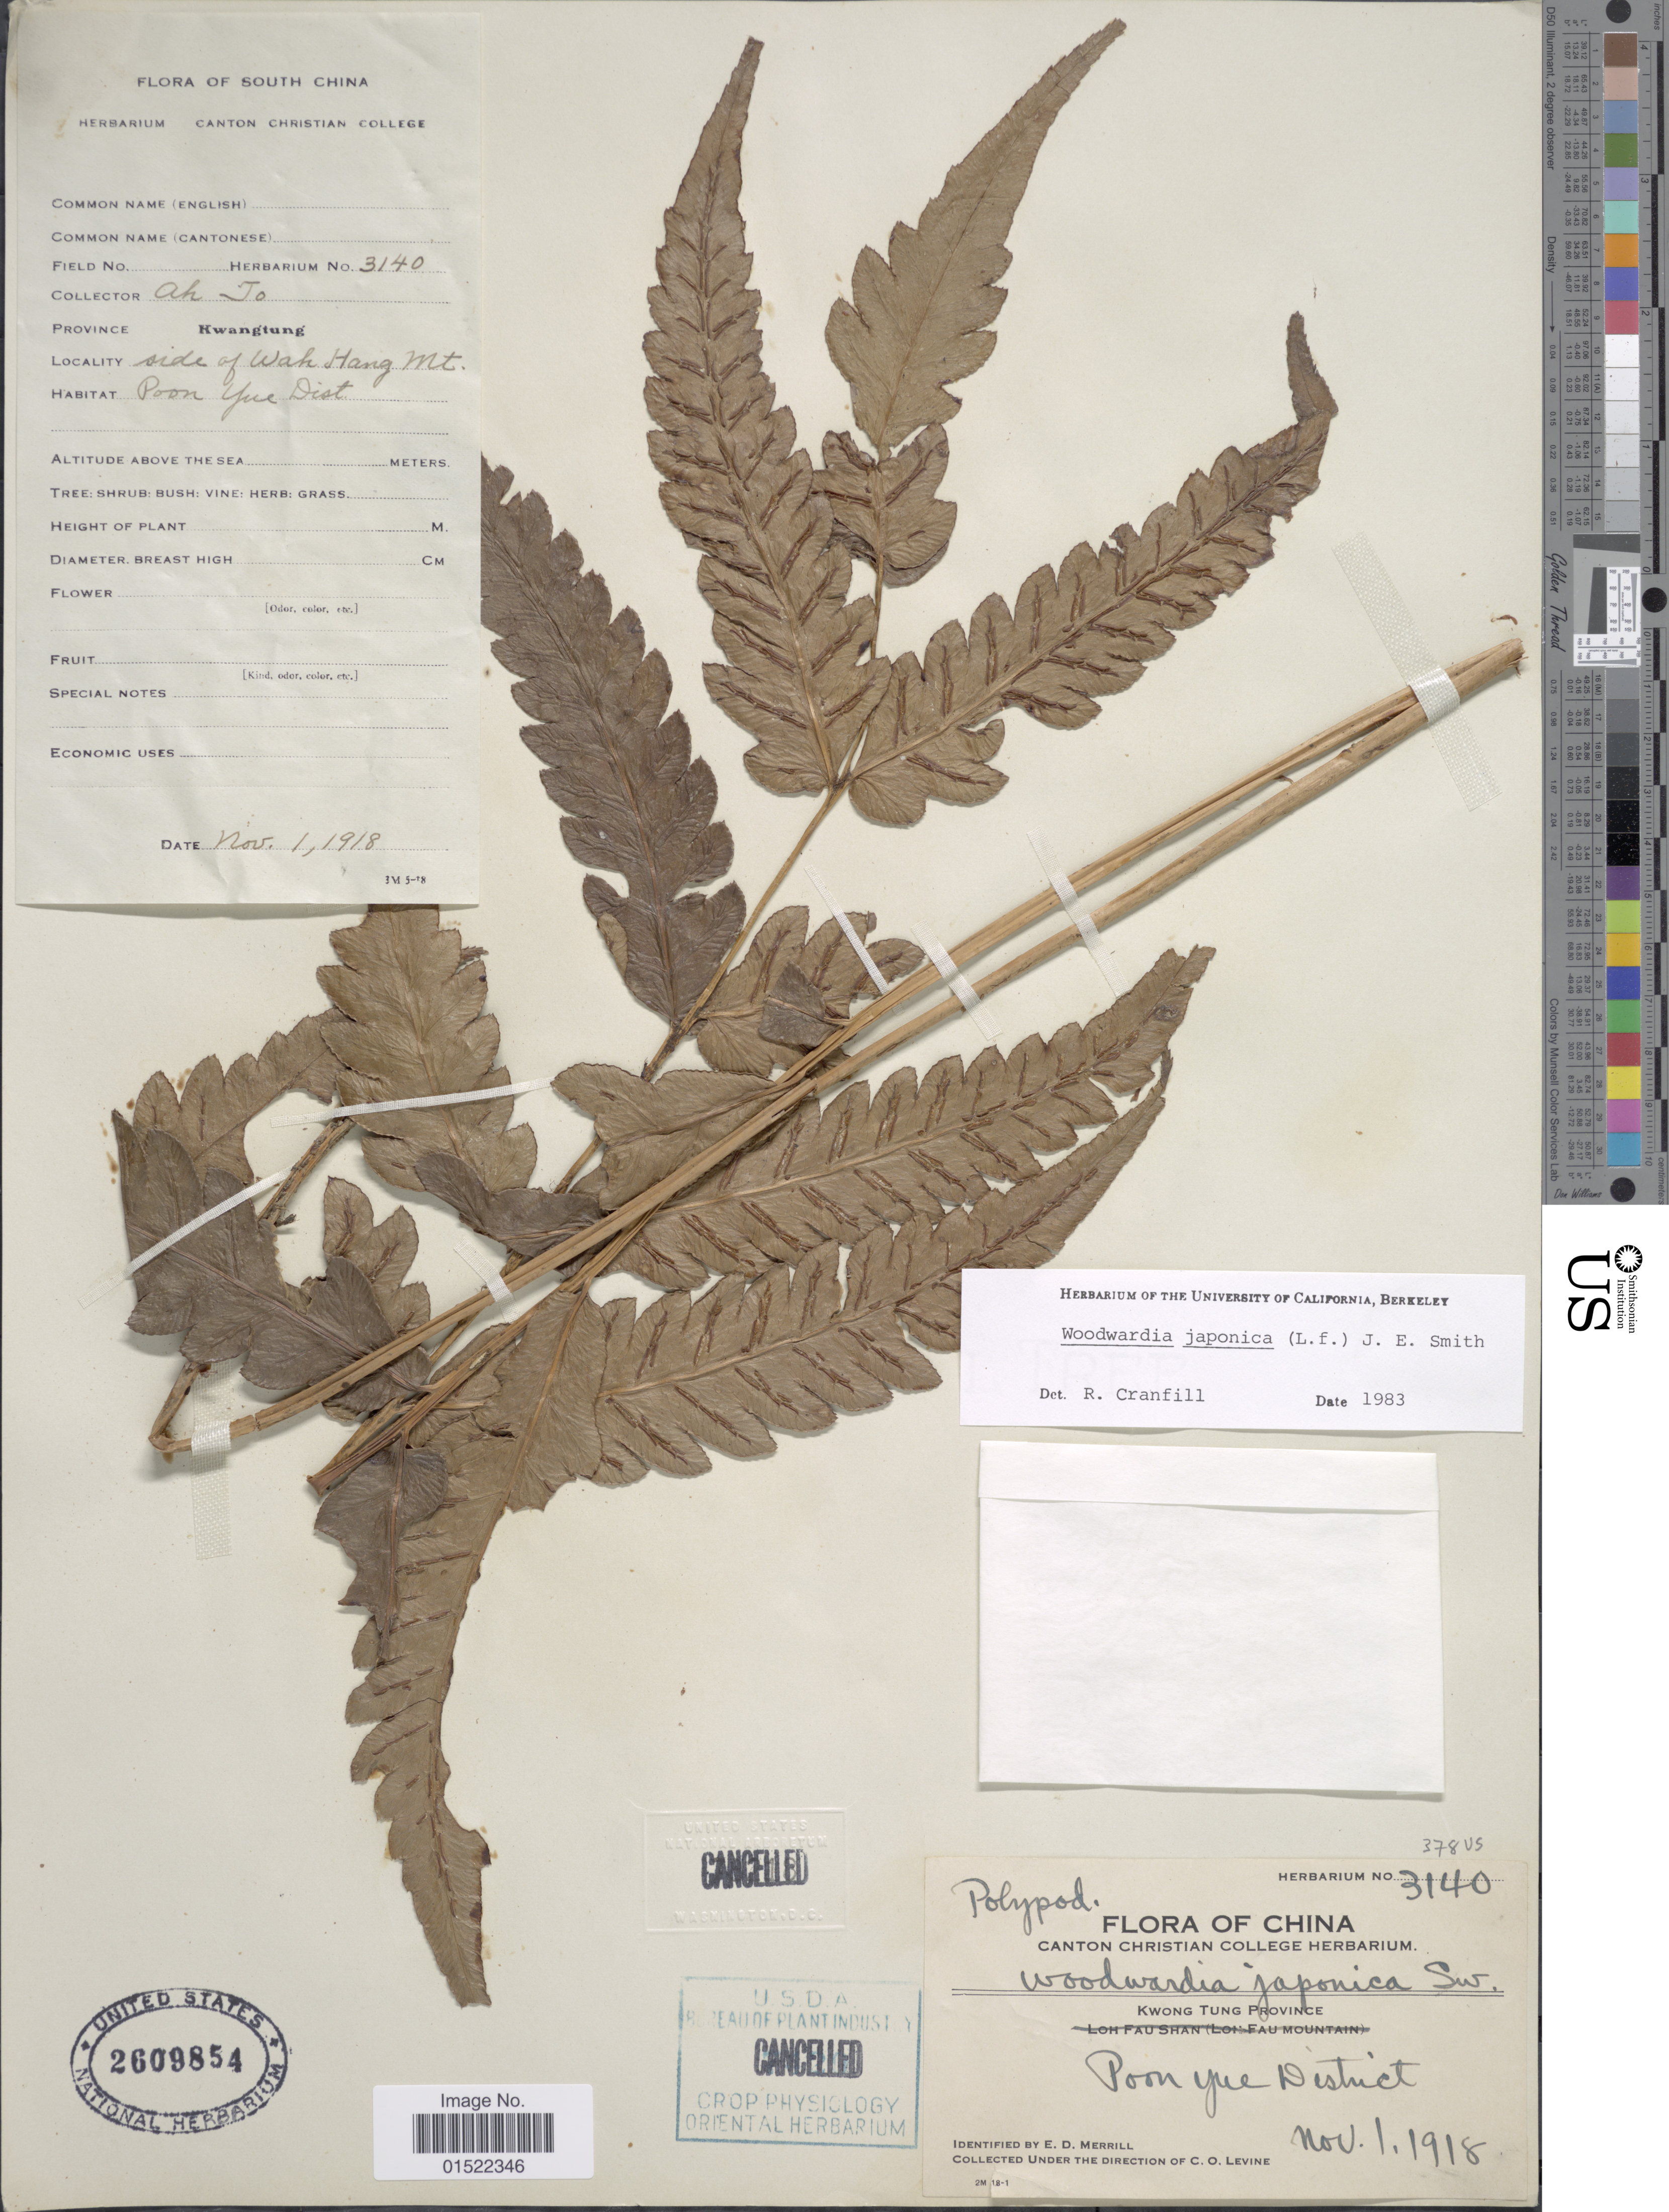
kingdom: Plantae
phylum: Tracheophyta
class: Polypodiopsida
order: Polypodiales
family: Blechnaceae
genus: Woodwardia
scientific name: Woodwardia japonica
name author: (L. f.) Sm.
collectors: A. Jo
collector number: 3140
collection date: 1918-11-01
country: China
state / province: Guangdong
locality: Kwong Tung Province, Poon Yue District, side of Wah Hang Mt. [interpreted]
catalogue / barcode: US 2609854